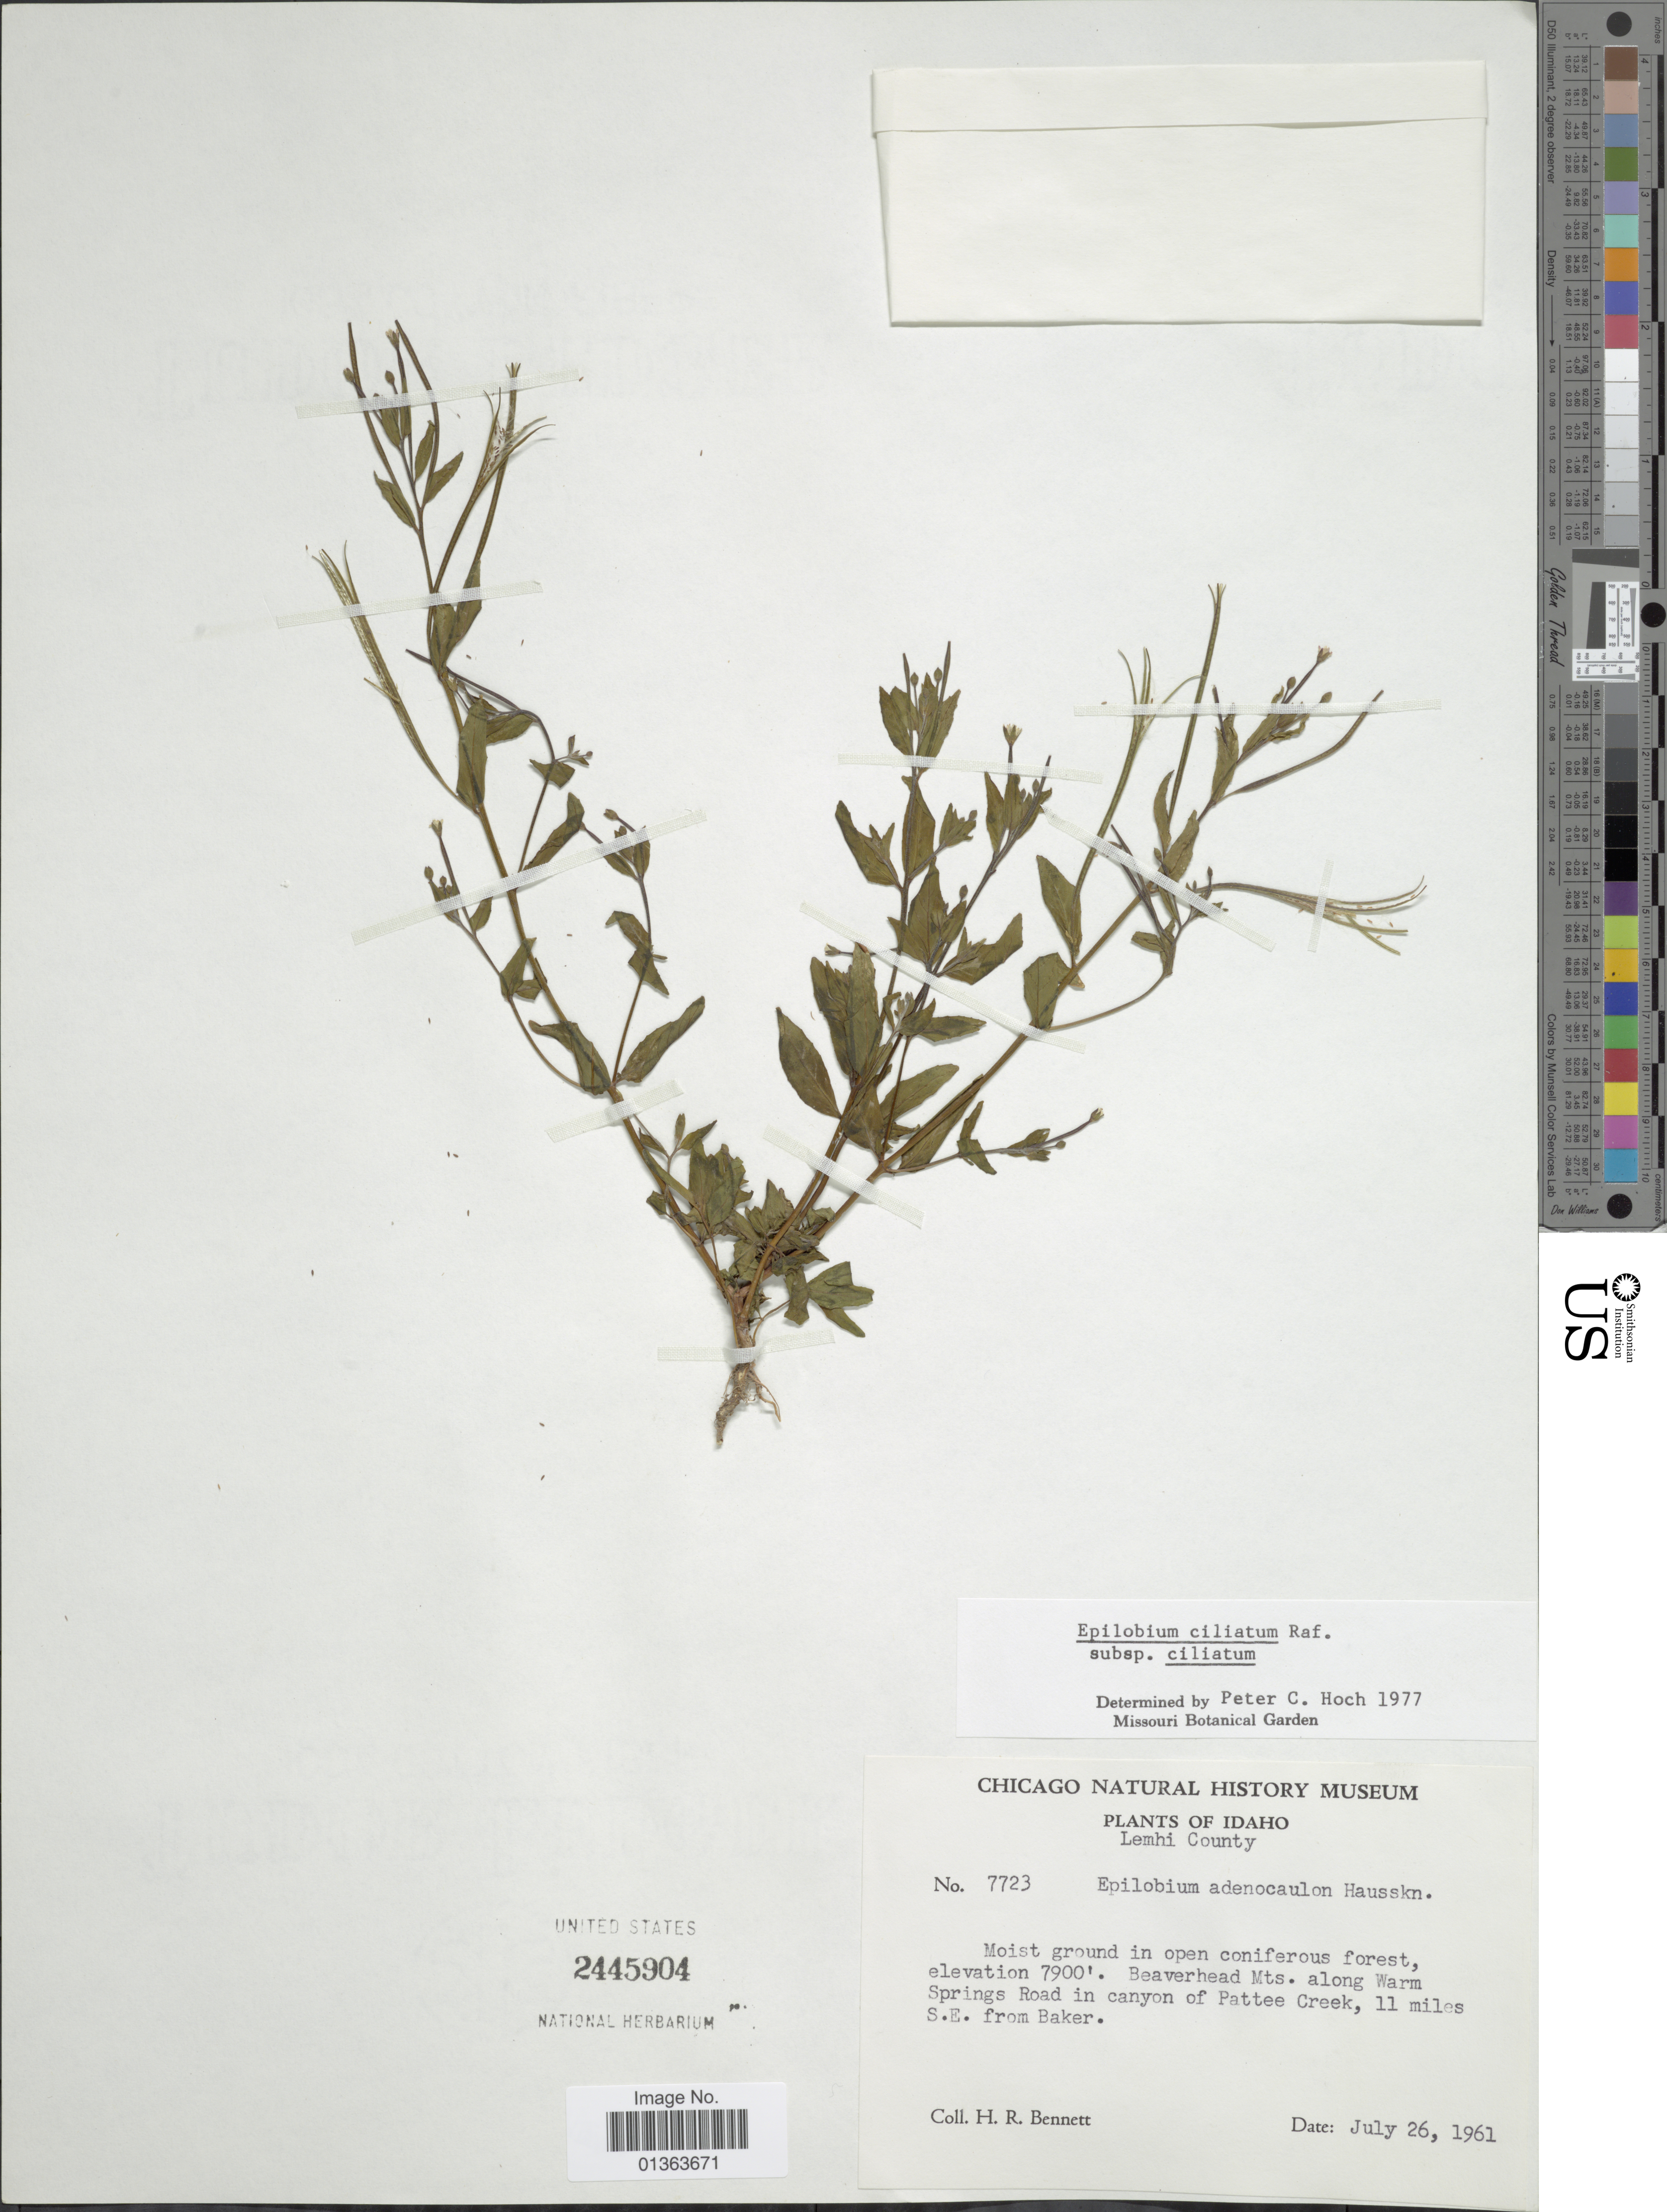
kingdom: Plantae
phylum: Tracheophyta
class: Magnoliopsida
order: Myrtales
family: Onagraceae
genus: Epilobium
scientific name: Epilobium ciliatum subsp. ciliatum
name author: Raf.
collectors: H. R. Bennett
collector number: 7723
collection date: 1961-07-26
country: United States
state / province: Idaho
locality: Lemhi County. Beaverhead Mts. along Warm Springs Road in canyon Pattee Creek, 11 miles S.E. from Baker.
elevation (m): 2408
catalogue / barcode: US 2445904